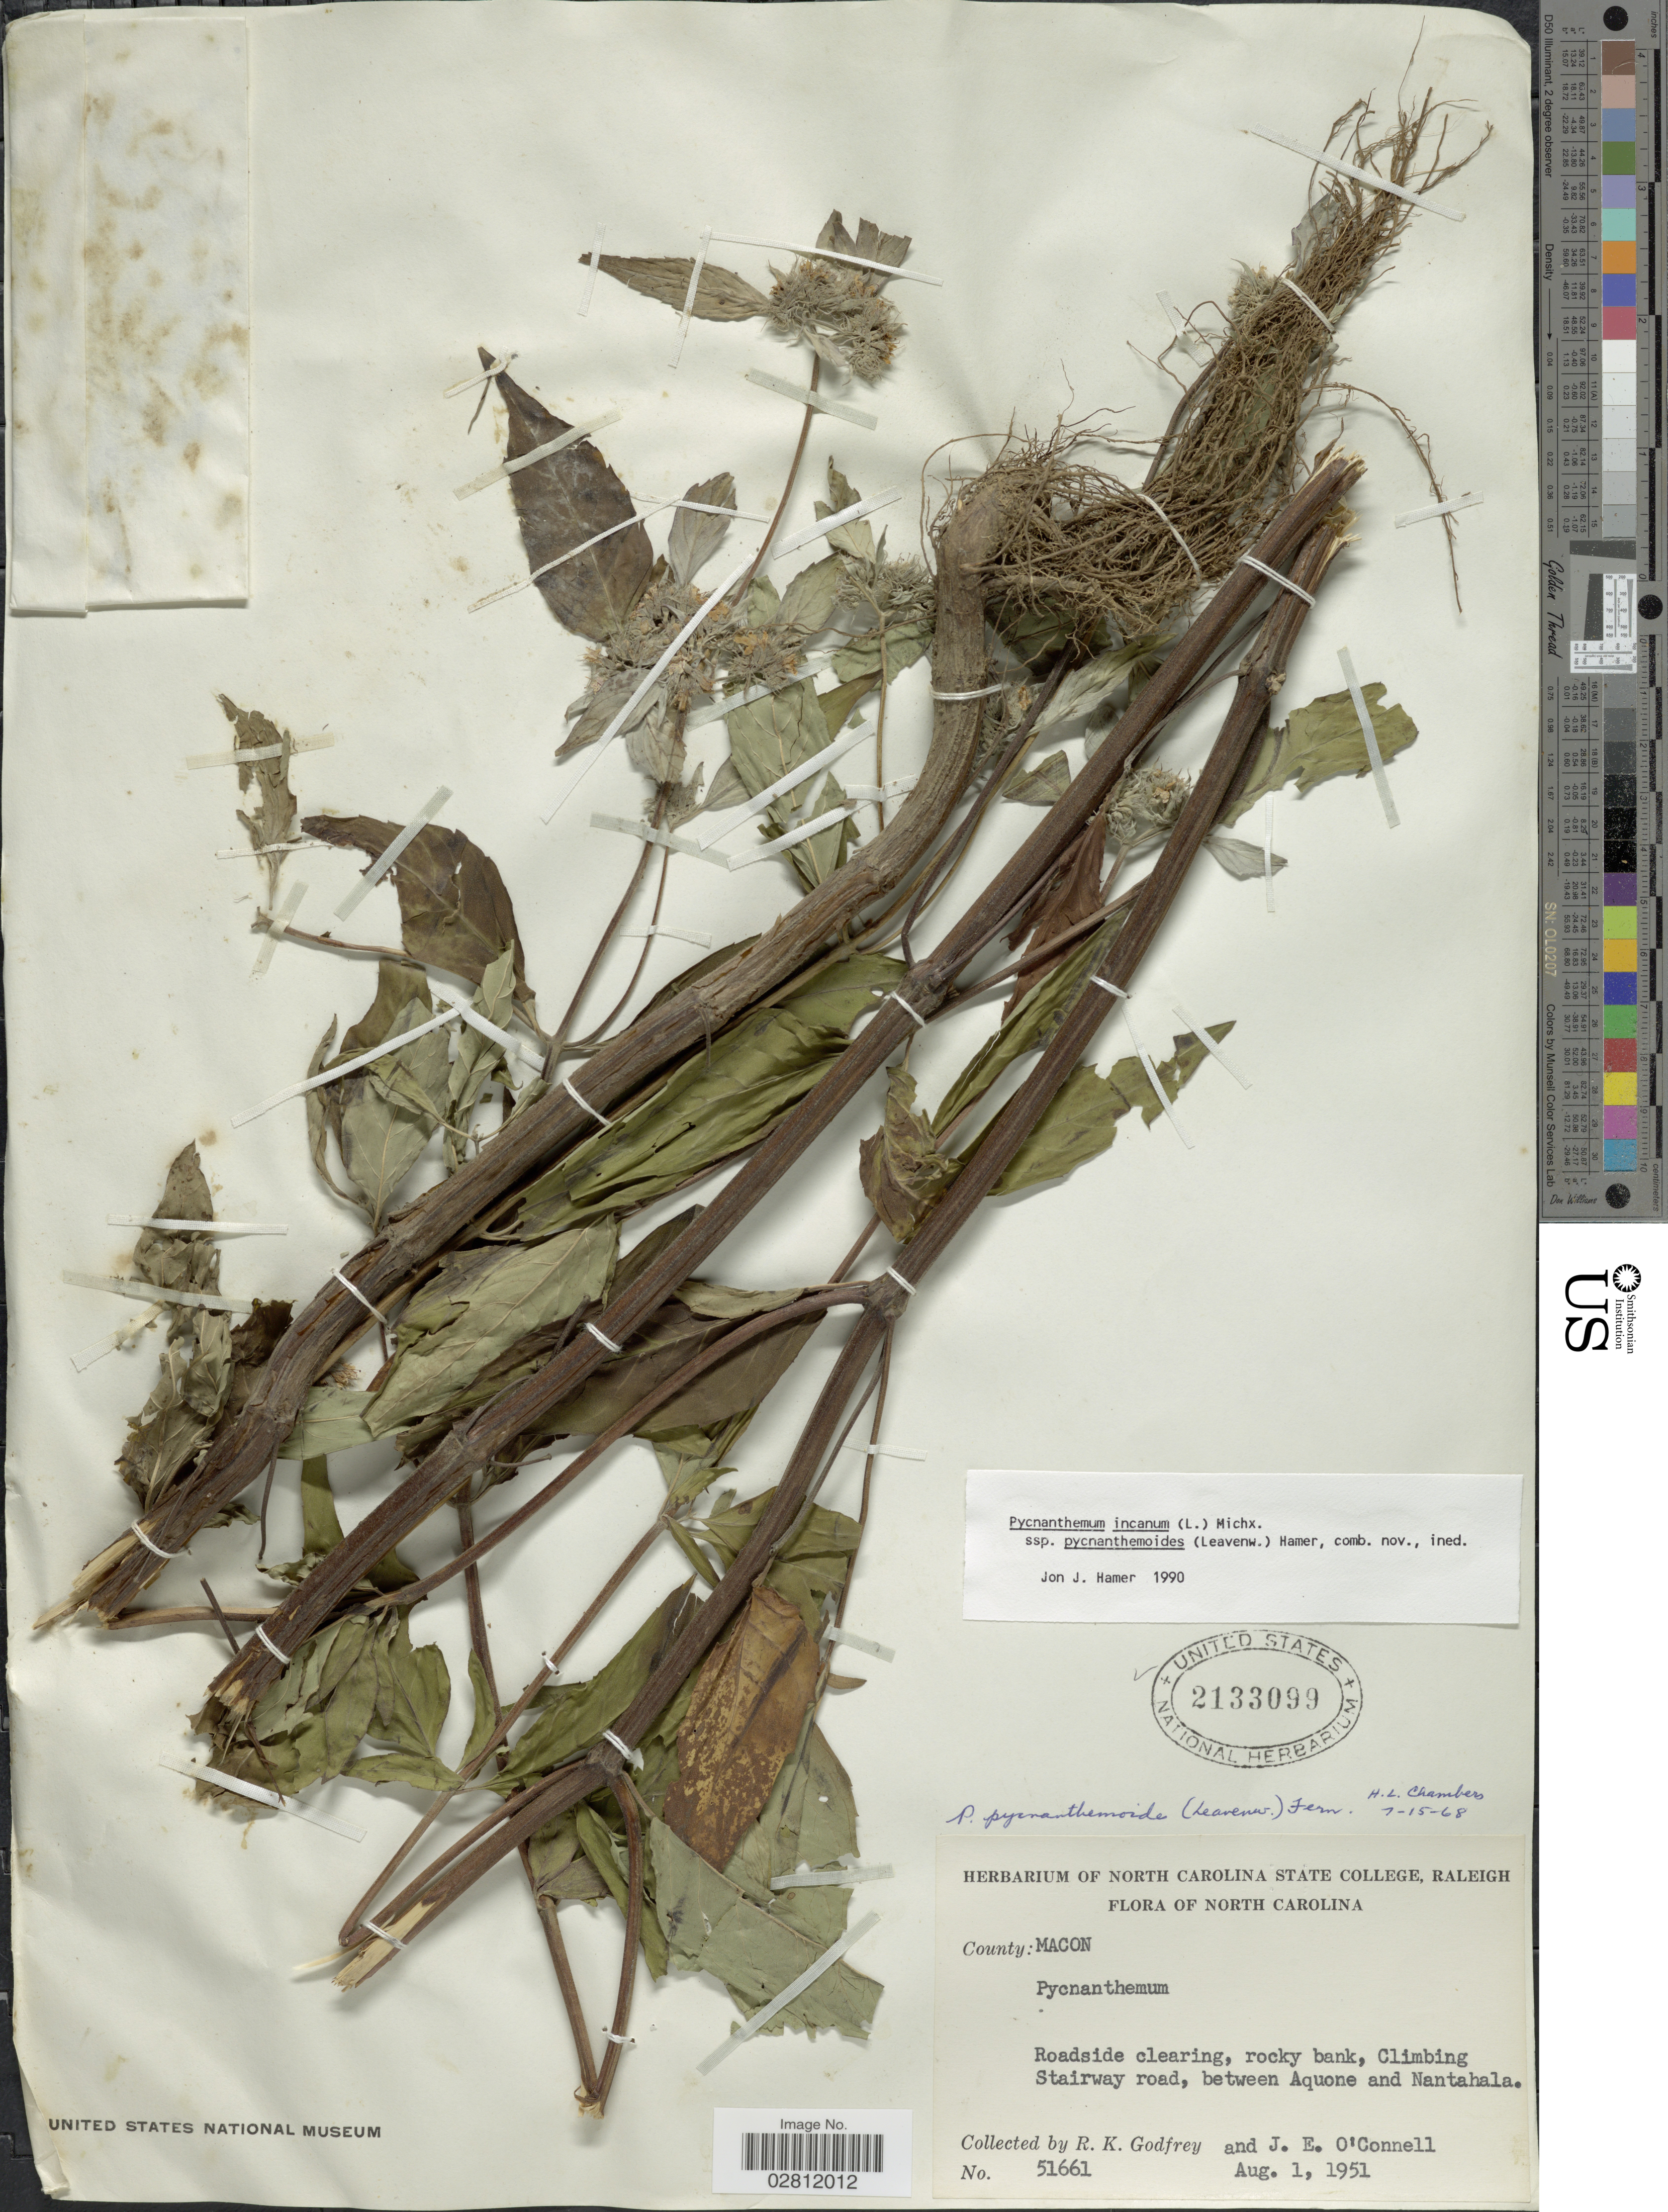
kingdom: Plantae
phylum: Tracheophyta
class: Magnoliopsida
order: Lamiales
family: Lamiaceae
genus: Pycnanthemum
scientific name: Pycnanthemum incanum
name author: (L.) Michx.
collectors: R. K. Godfrey & J. O'Connell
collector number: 51661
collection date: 1951-08-01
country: United States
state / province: North Carolina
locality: County Macon, Roadside clearing, rocky bank, Climbing Stairway road, between Aquone and Nantahala.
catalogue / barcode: US 2133099